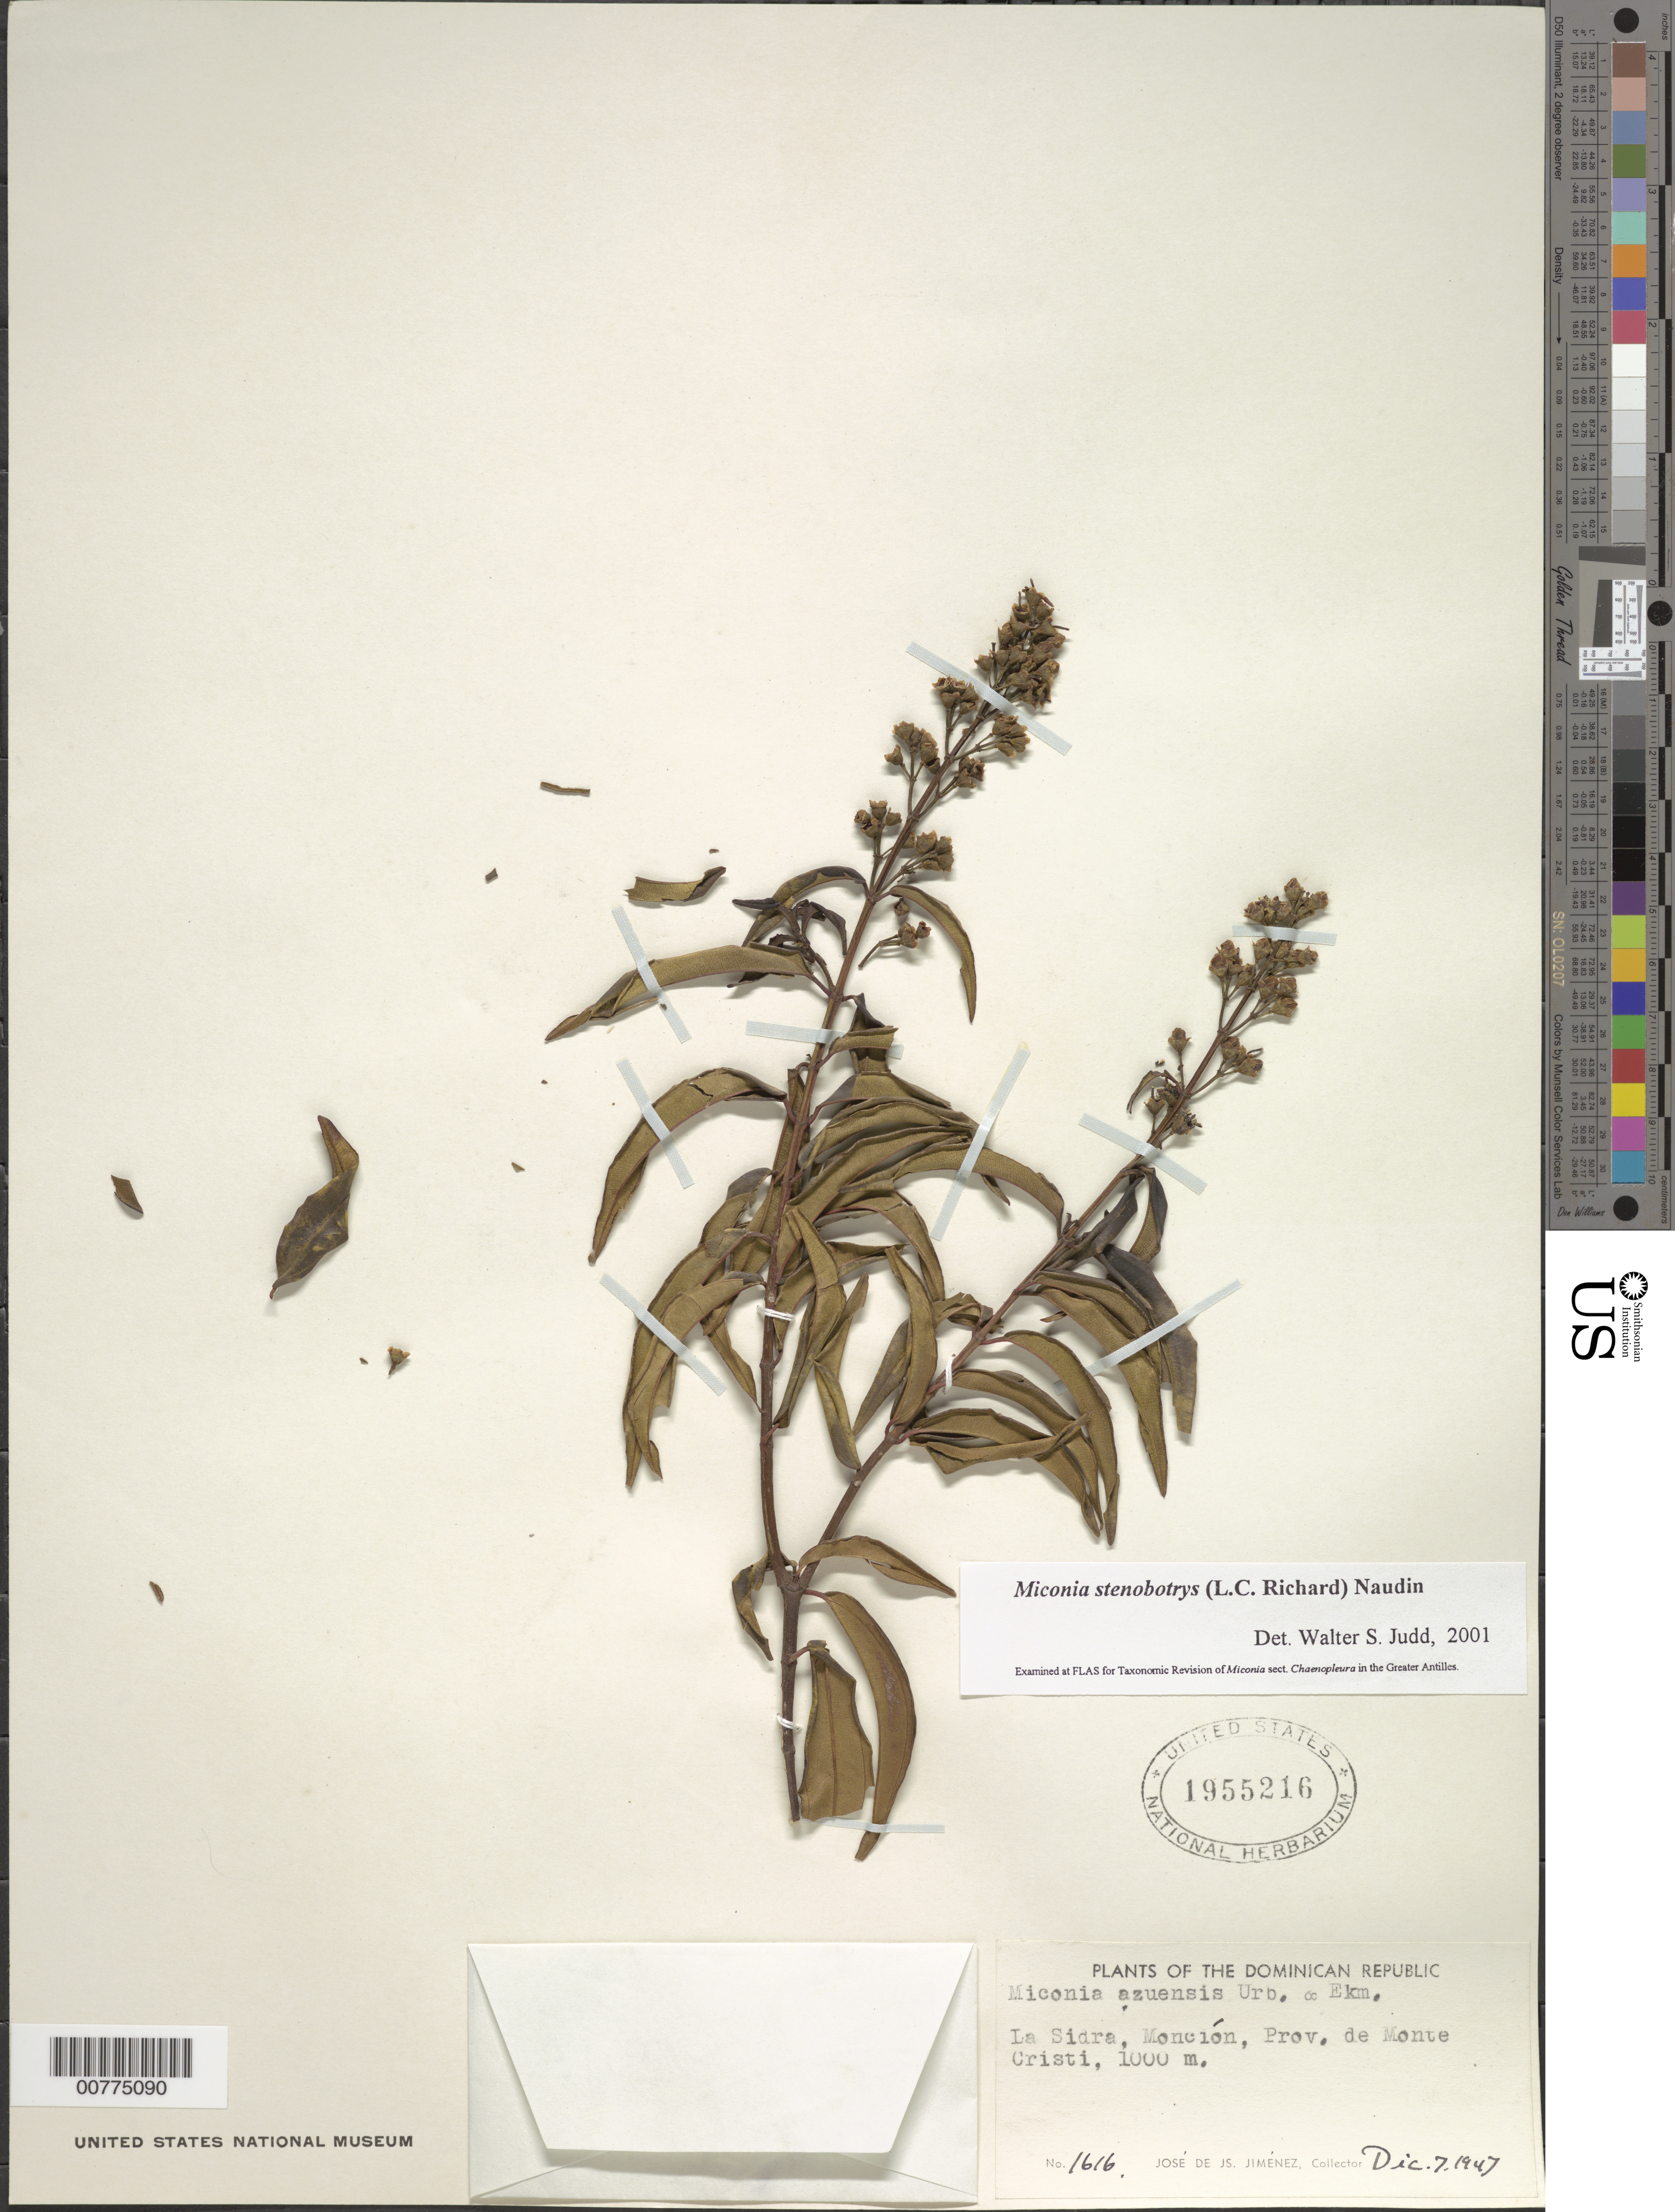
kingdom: Plantae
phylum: Tracheophyta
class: Magnoliopsida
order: Myrtales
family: Melastomataceae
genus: Miconia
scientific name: Miconia stenobotrys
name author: (Rich.) Naudin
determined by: Judd, Walter S.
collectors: J. J. Jiménez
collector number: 1616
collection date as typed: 07 Dec 1947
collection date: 1947-12-07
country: Dominican Republic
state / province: Monte Cristi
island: Hispaniola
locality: Monción, La Sidra.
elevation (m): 1000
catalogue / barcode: US 1955216